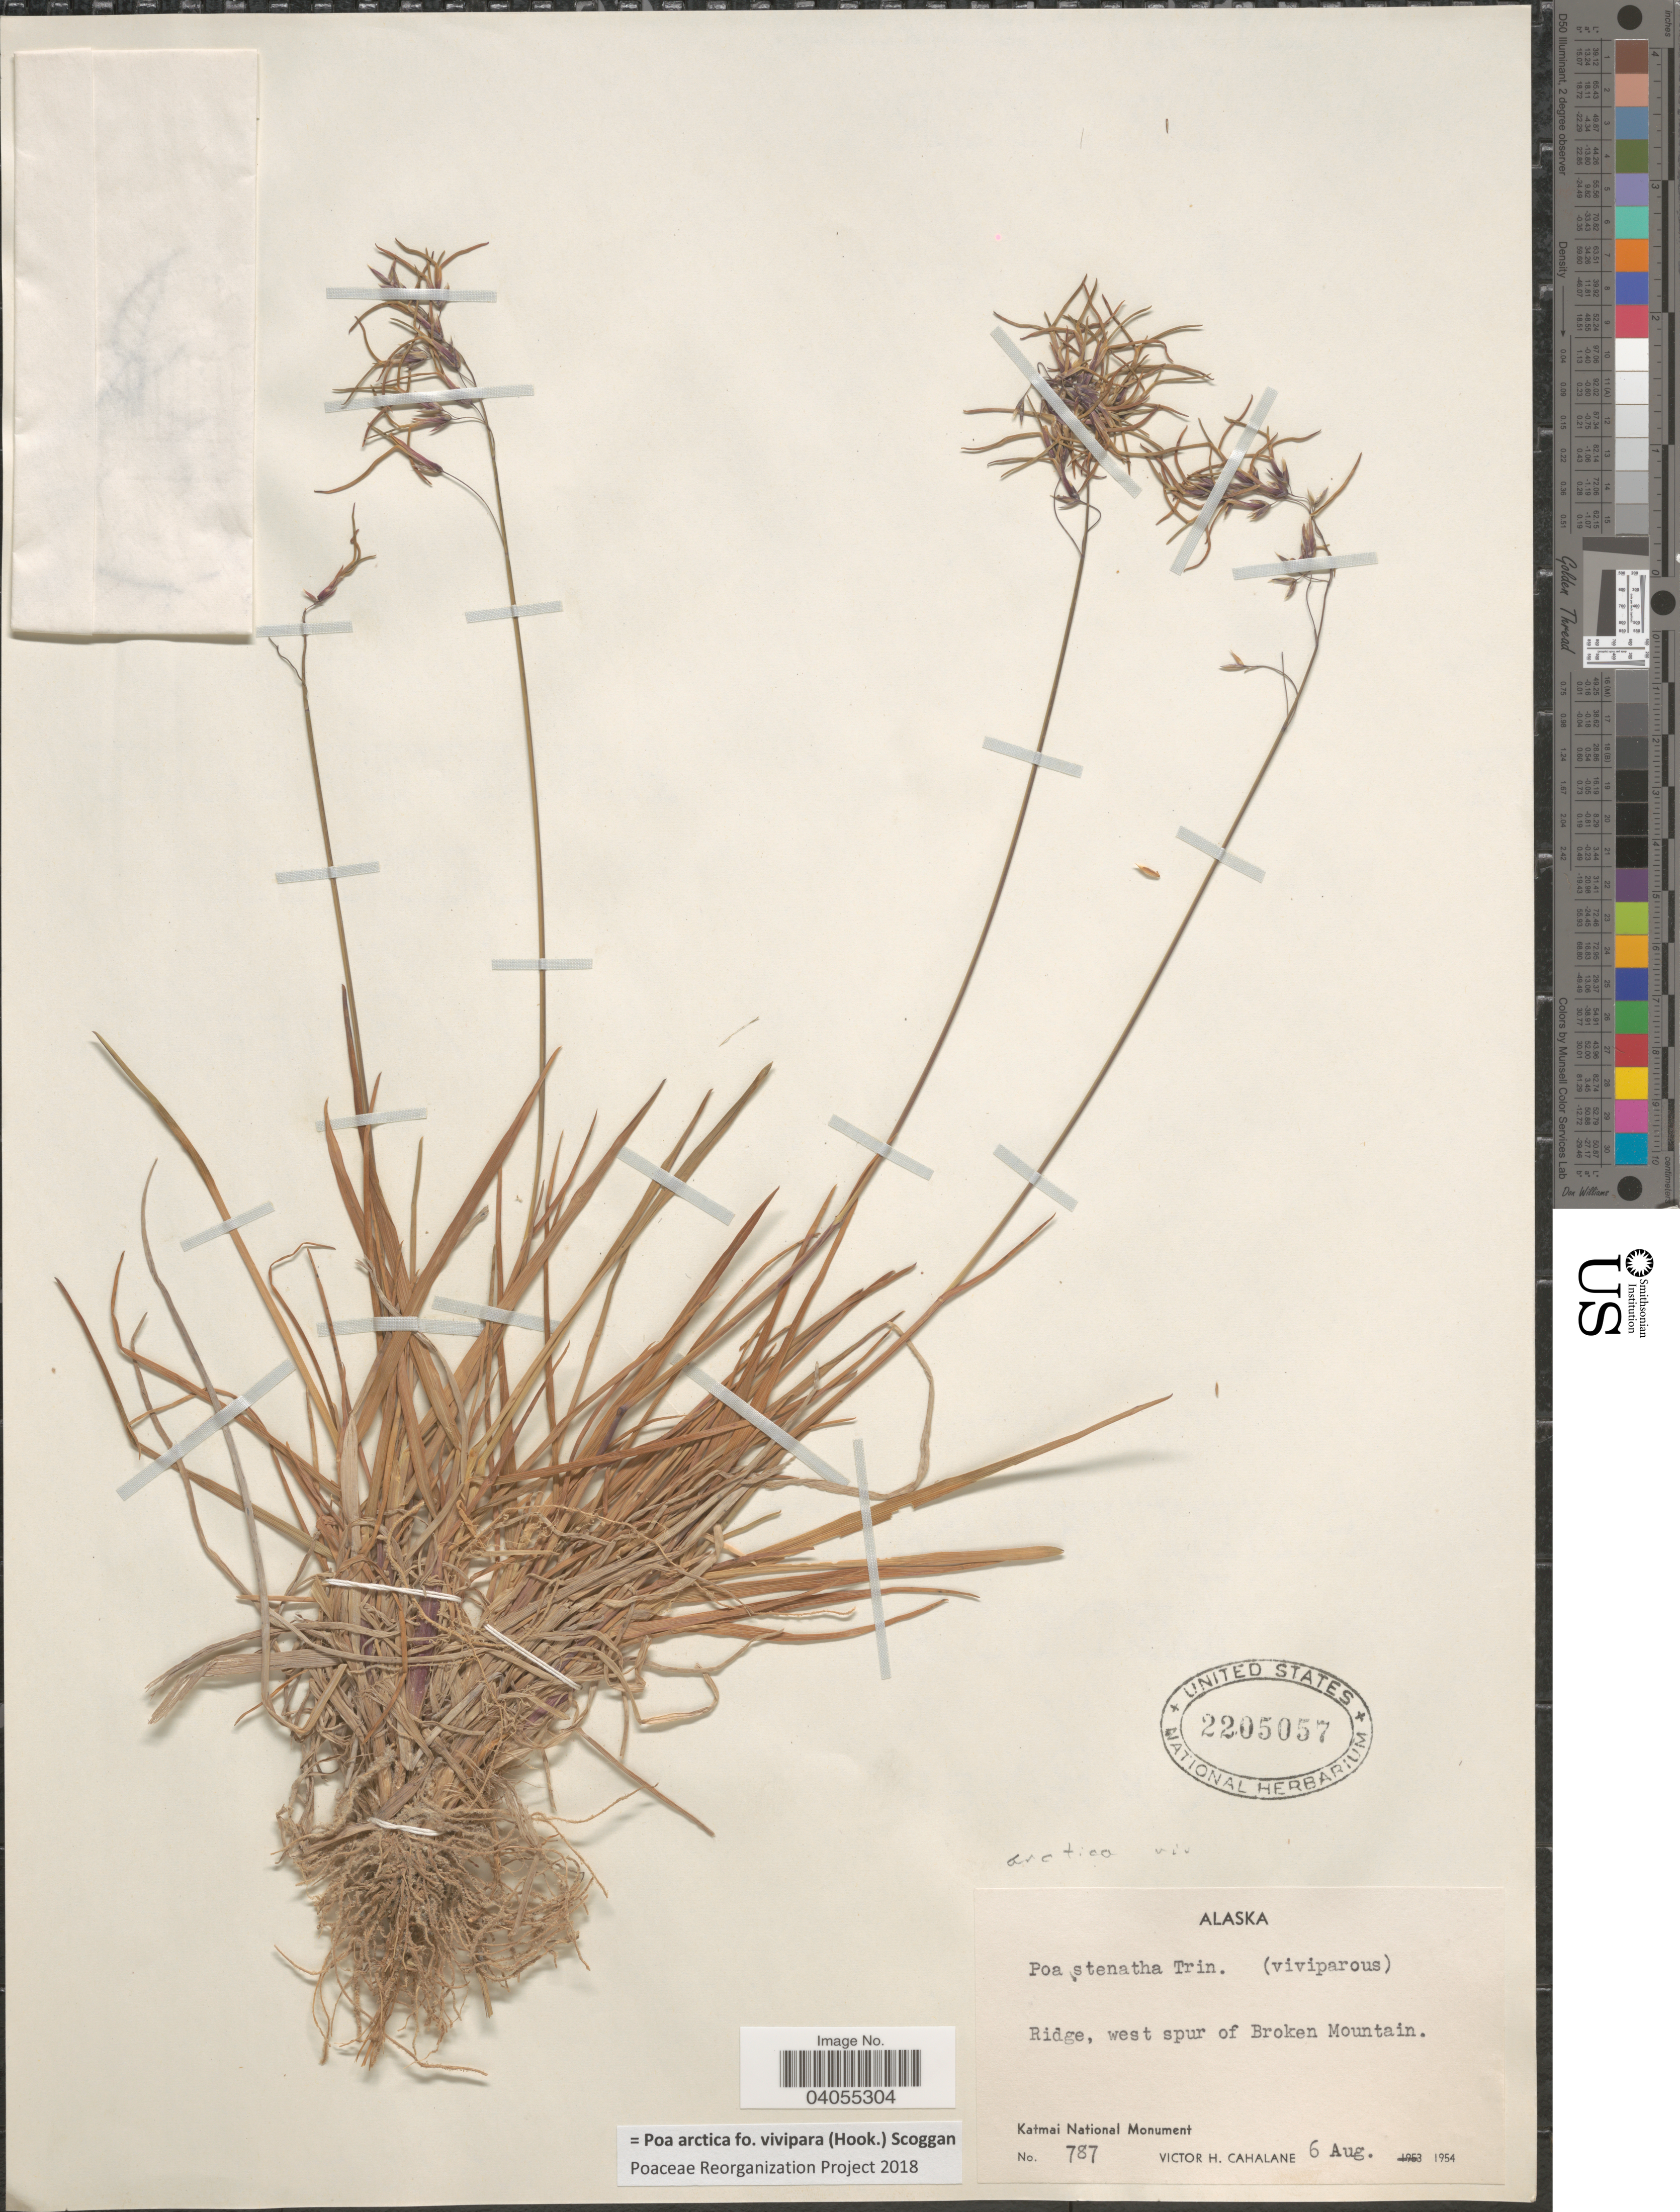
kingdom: Plantae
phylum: Tracheophyta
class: Liliopsida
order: Poales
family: Poaceae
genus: Poa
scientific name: Poa arctica f. vivipara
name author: (Hook.) Scoggan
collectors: V. Cahalane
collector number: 787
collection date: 1954-08-06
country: United States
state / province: Alaska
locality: Ridge, west spur of Broken Mountain. Katmai National Monument.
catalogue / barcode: US 2205057